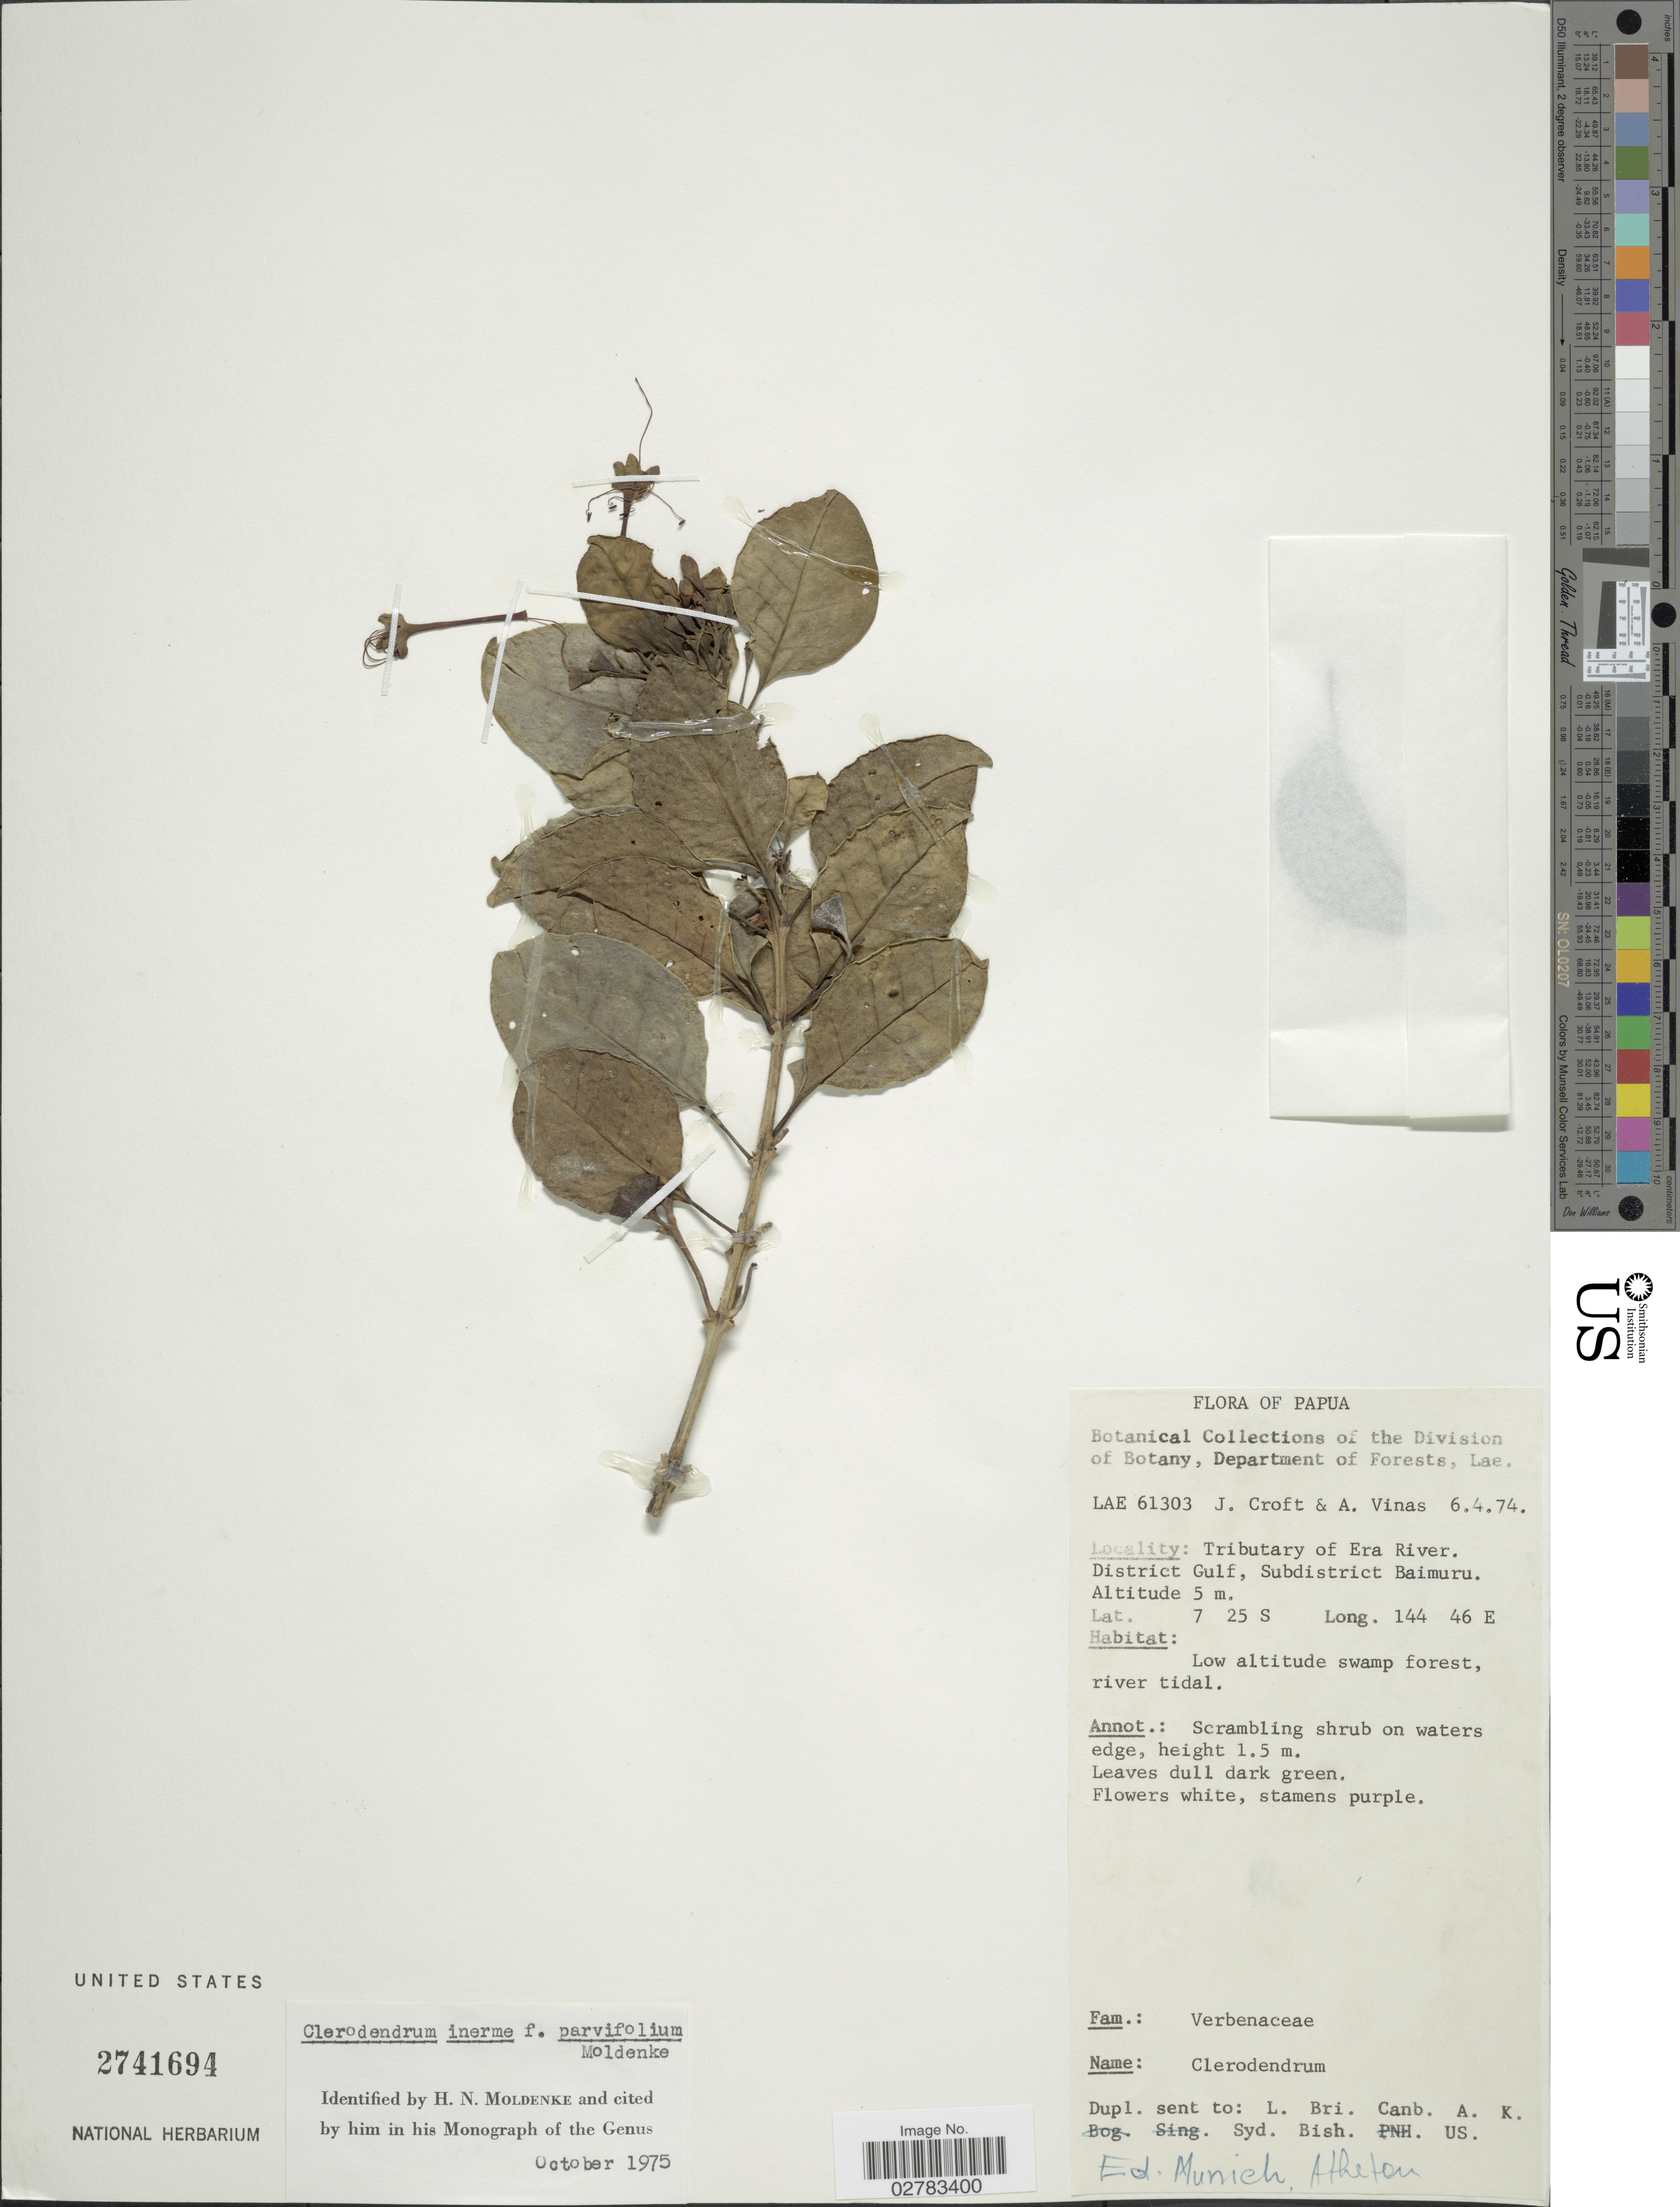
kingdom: Plantae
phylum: Tracheophyta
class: Magnoliopsida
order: Lamiales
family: Lamiaceae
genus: Clerodendrum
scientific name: Clerodendrum inerme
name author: (L.) Gaertn.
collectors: J. Croft & A. Vinas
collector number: LAE 61303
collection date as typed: Transcribed d/m/y: 6/4/74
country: Papua New Guinea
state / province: Gulf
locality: Papua, Tributary of Era River, District Gulf, Subdistrict Baimuru.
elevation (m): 5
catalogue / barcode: US 2741694